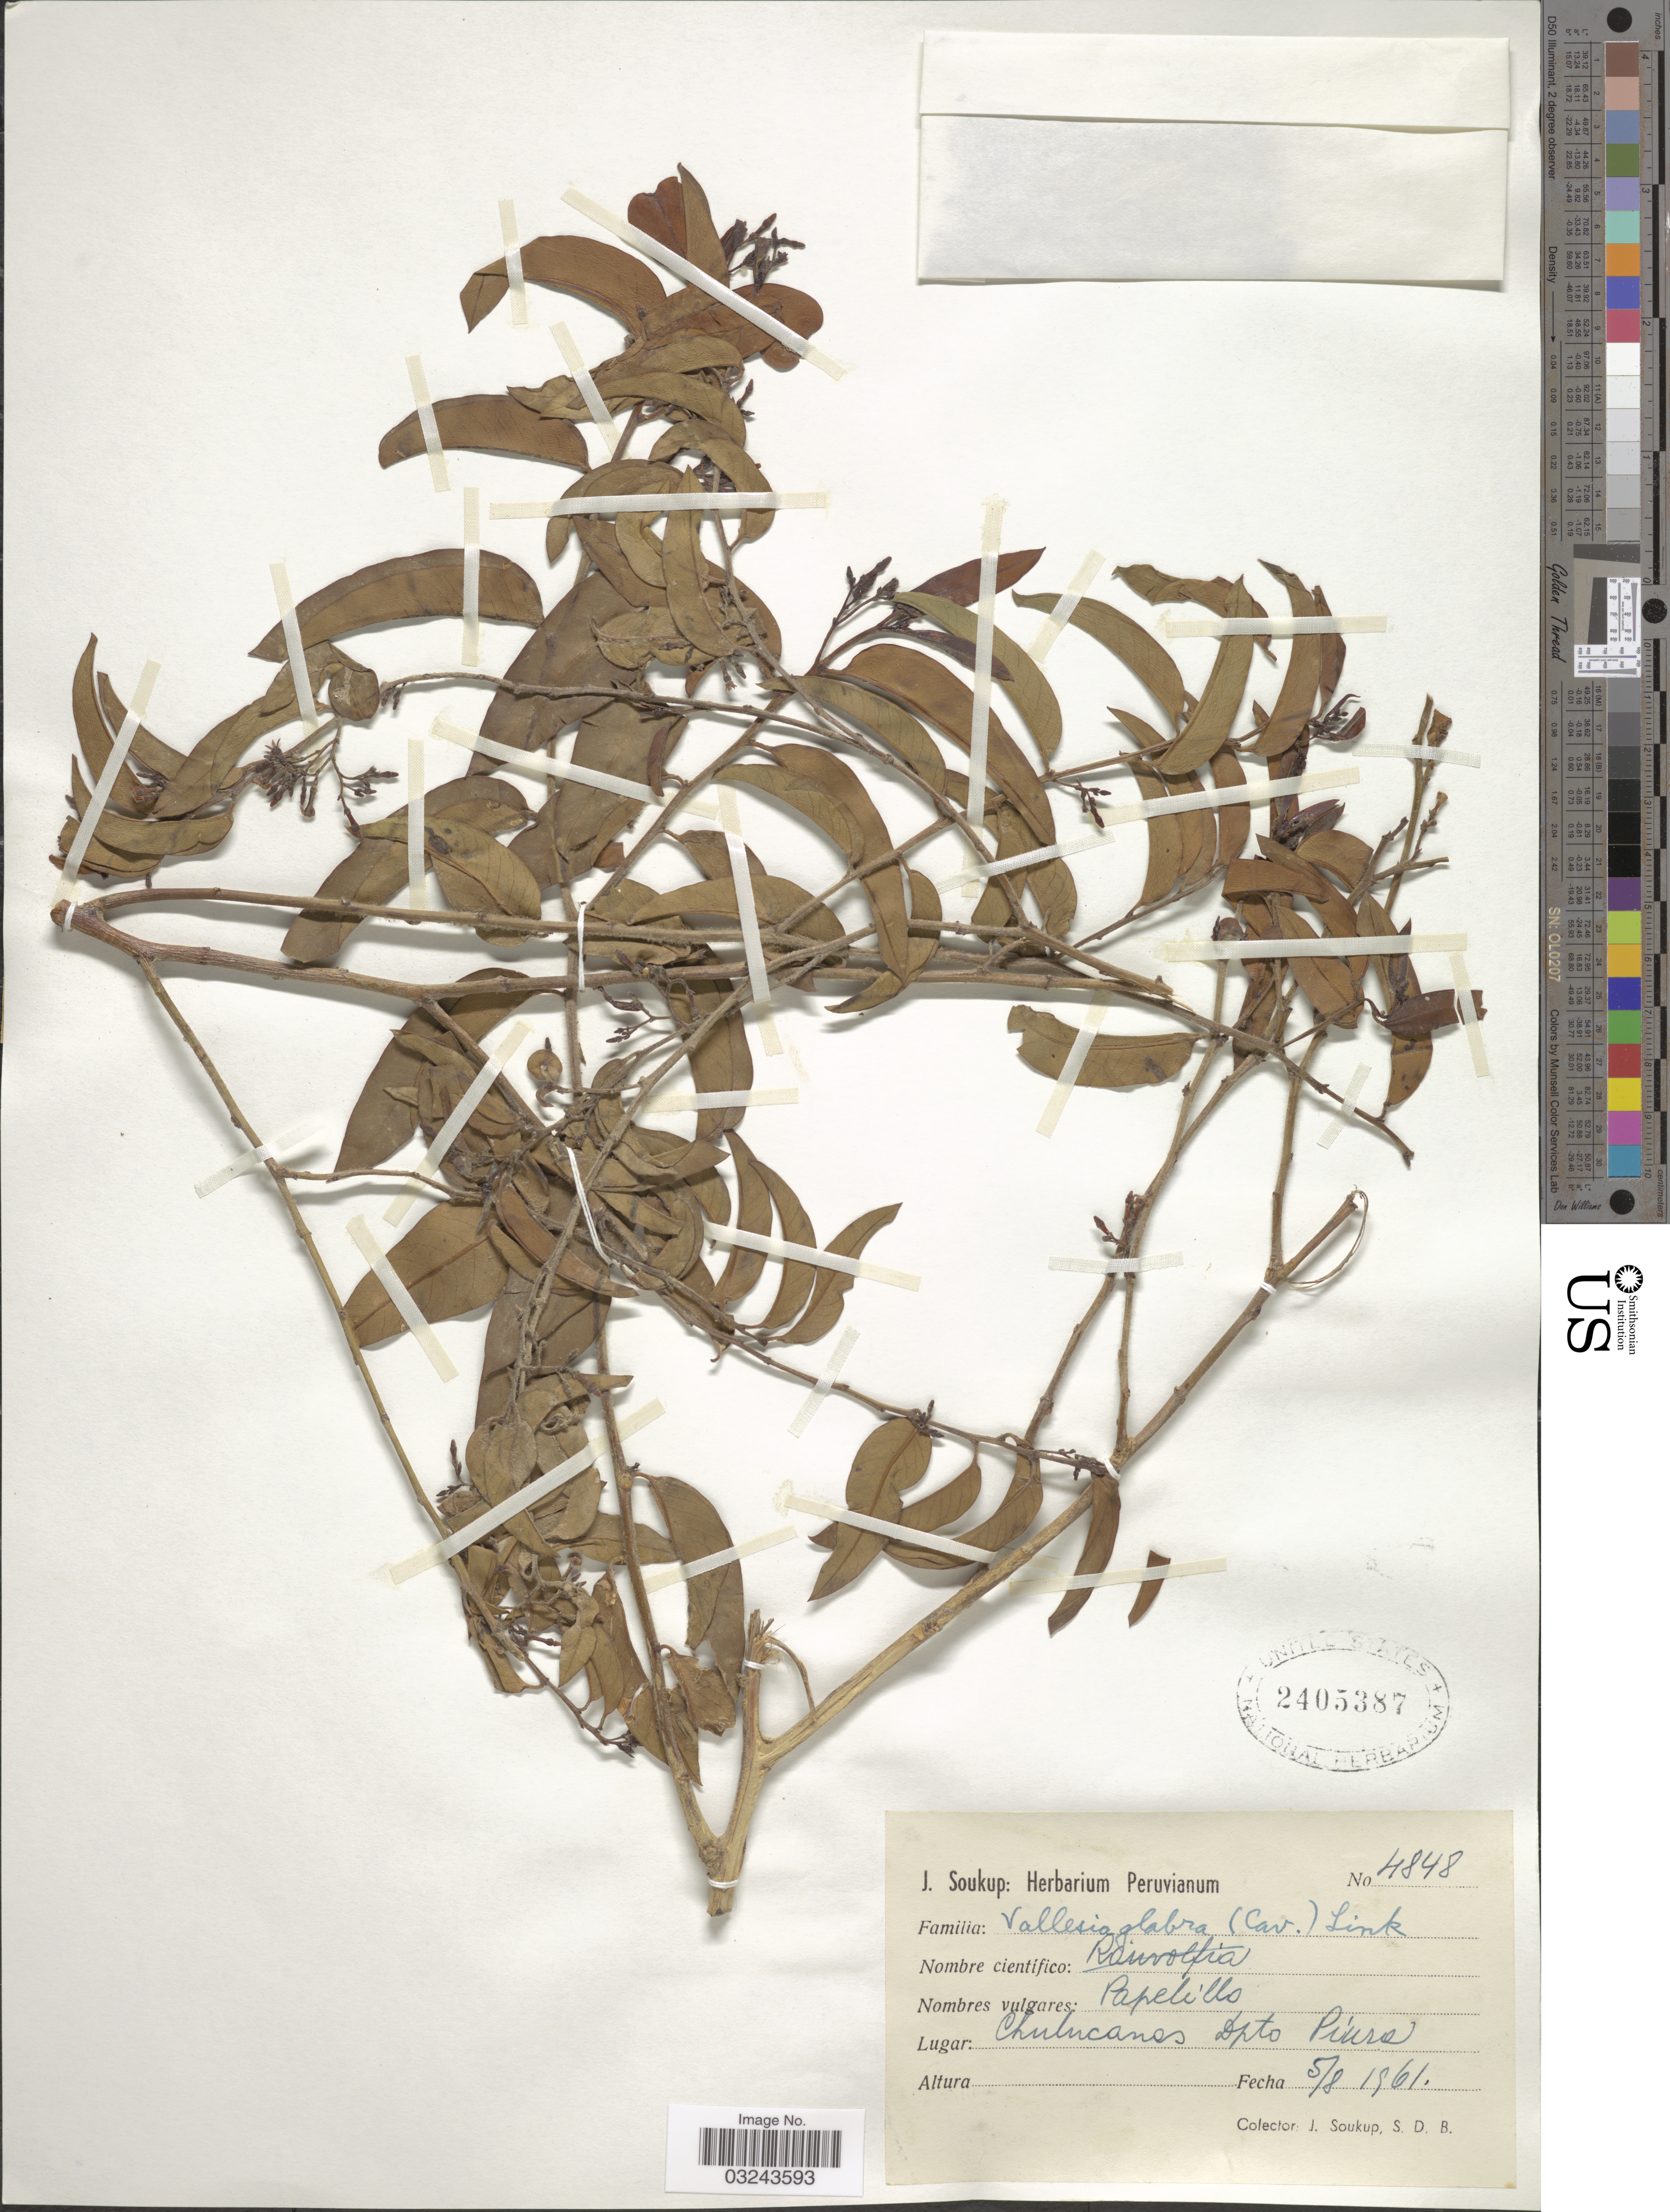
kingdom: Plantae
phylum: Tracheophyta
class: Magnoliopsida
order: Gentianales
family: Apocynaceae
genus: Vallesia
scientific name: Vallesia glabra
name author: (Cav.) Link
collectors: J. Soukup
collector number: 4848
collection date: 1961-08-05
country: Peru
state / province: Piura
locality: Chulucanas, Dpto. Piura.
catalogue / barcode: US 2405387